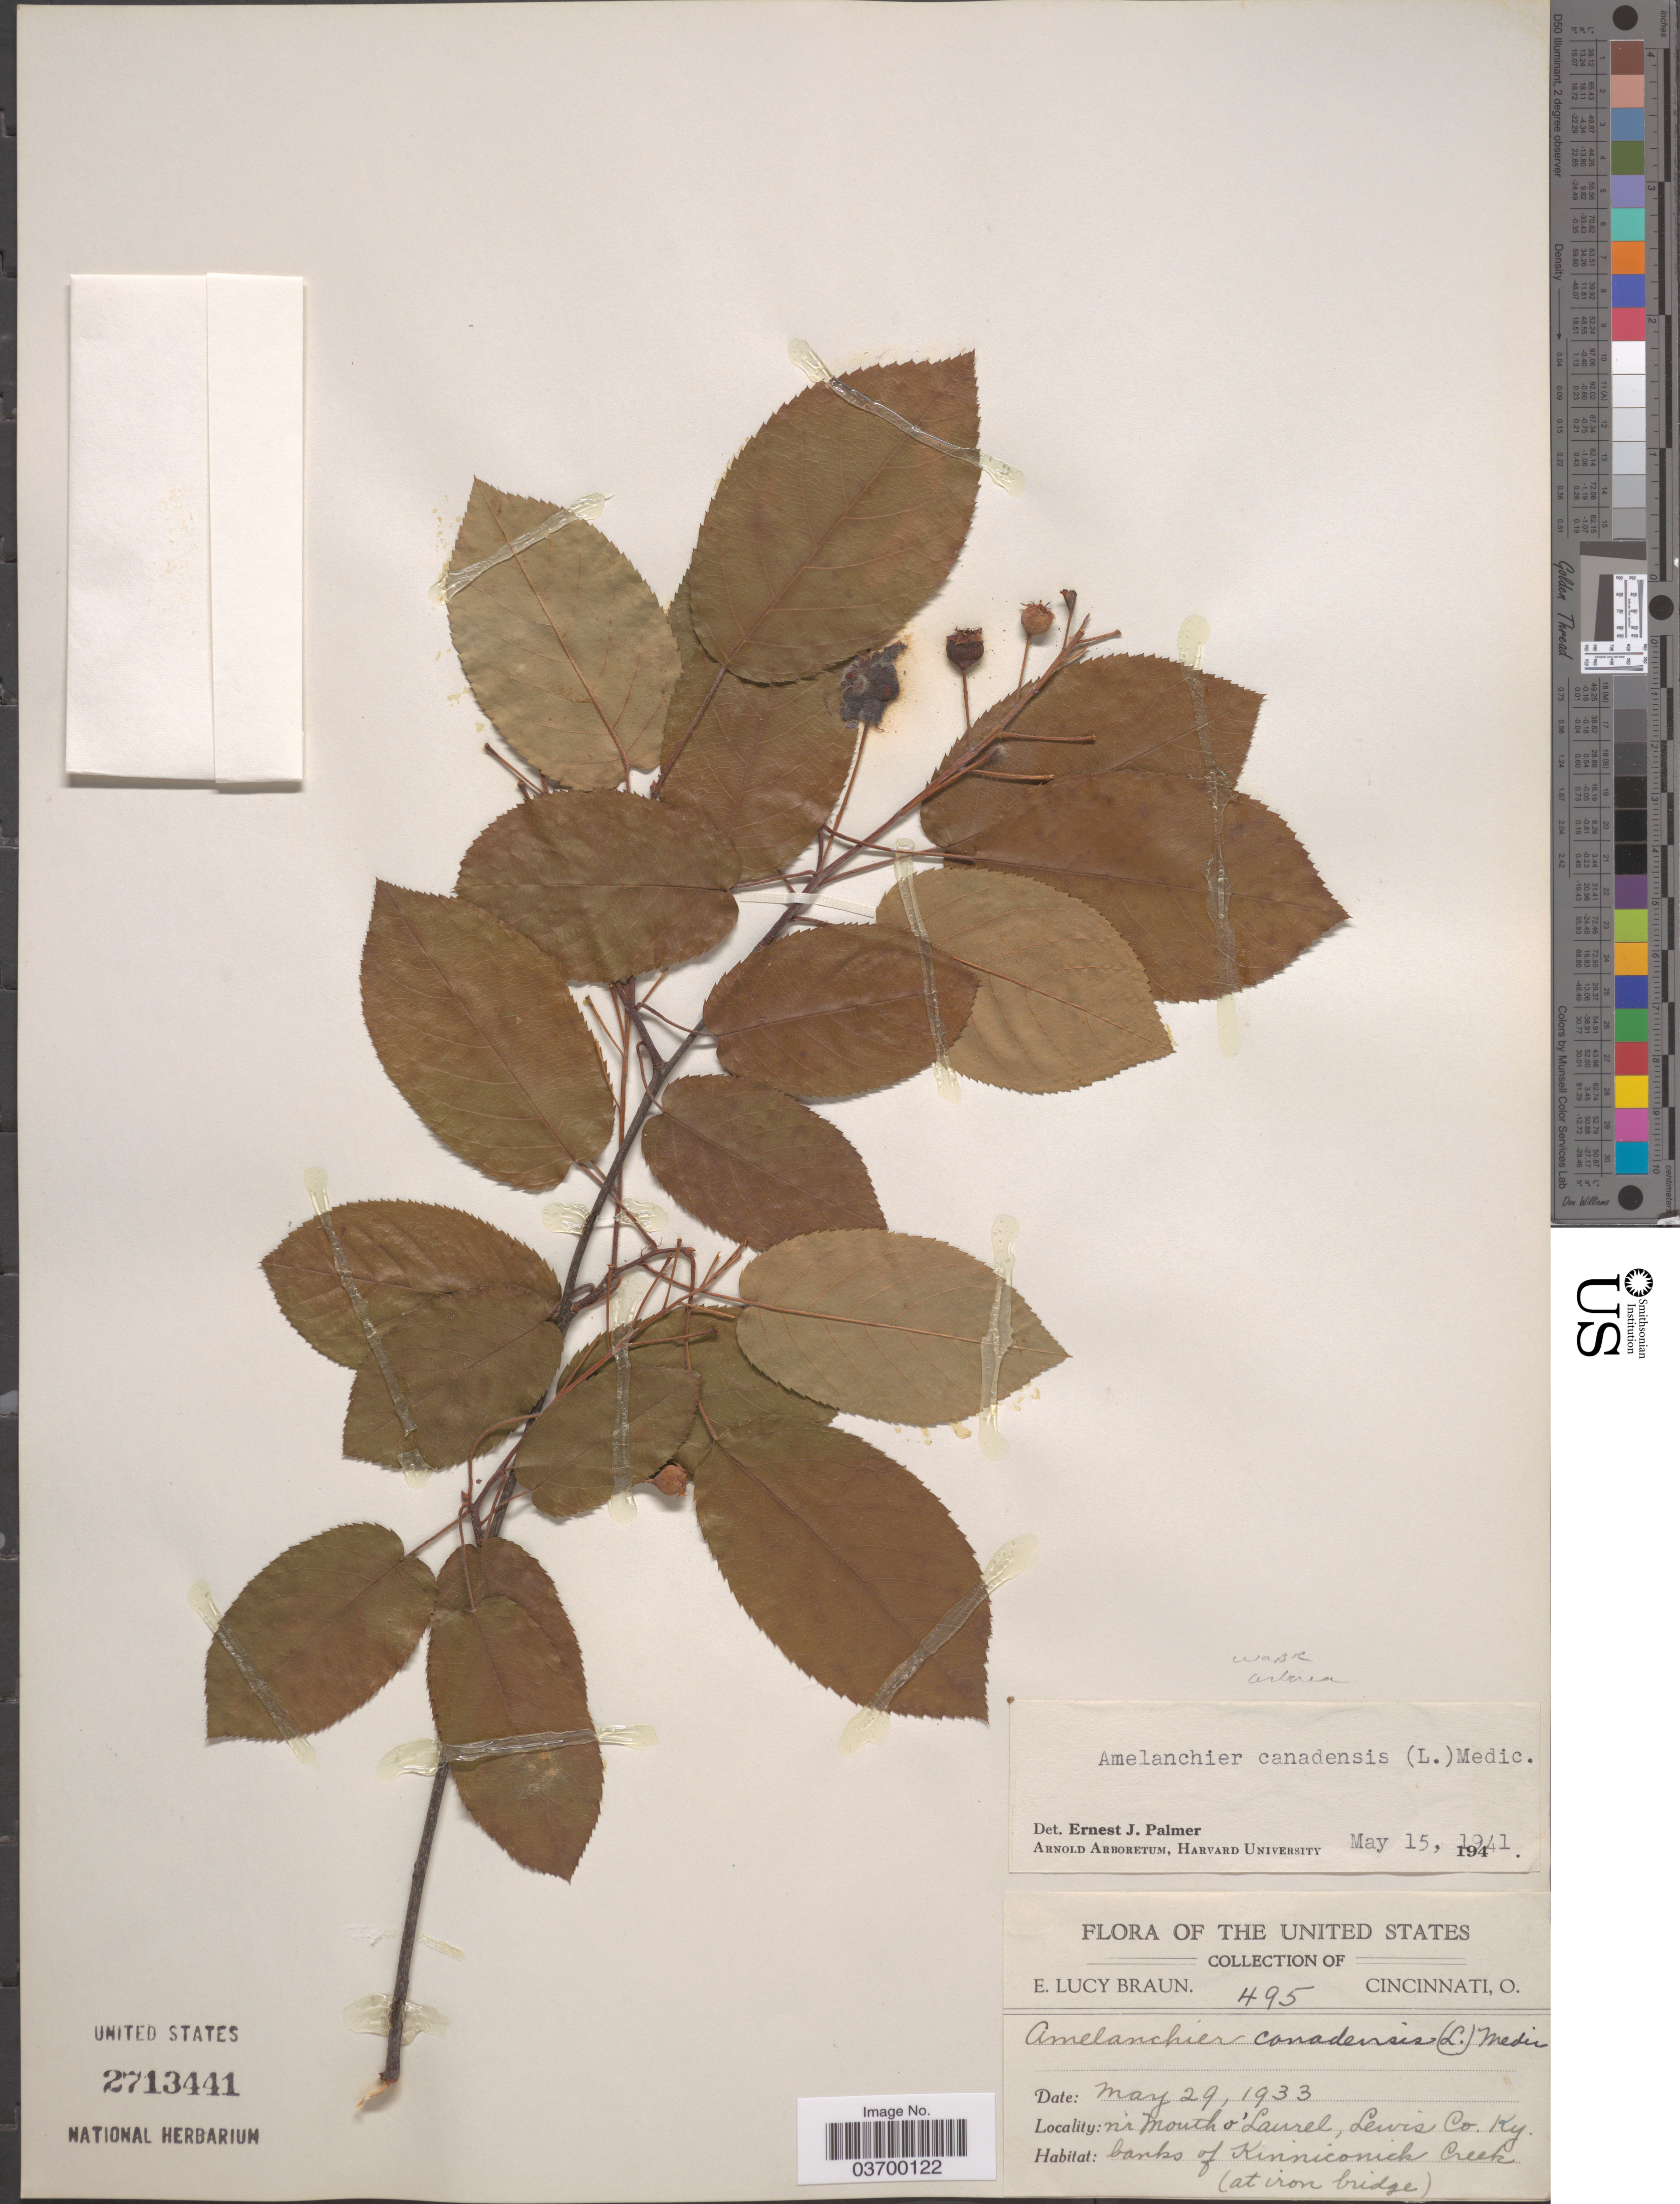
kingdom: Plantae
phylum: Tracheophyta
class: Magnoliopsida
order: Rosales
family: Rosaceae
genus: Amelanchier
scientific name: Amelanchier arborea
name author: (F. Michx.) Fernald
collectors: E. L. Braun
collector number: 495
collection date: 1933-05-29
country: United States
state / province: Kentucky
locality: N'r Mouth o'Laurel, Lewis Co. Banks of Kinniconick Creek) (at iron bridge).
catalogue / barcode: US 2713441